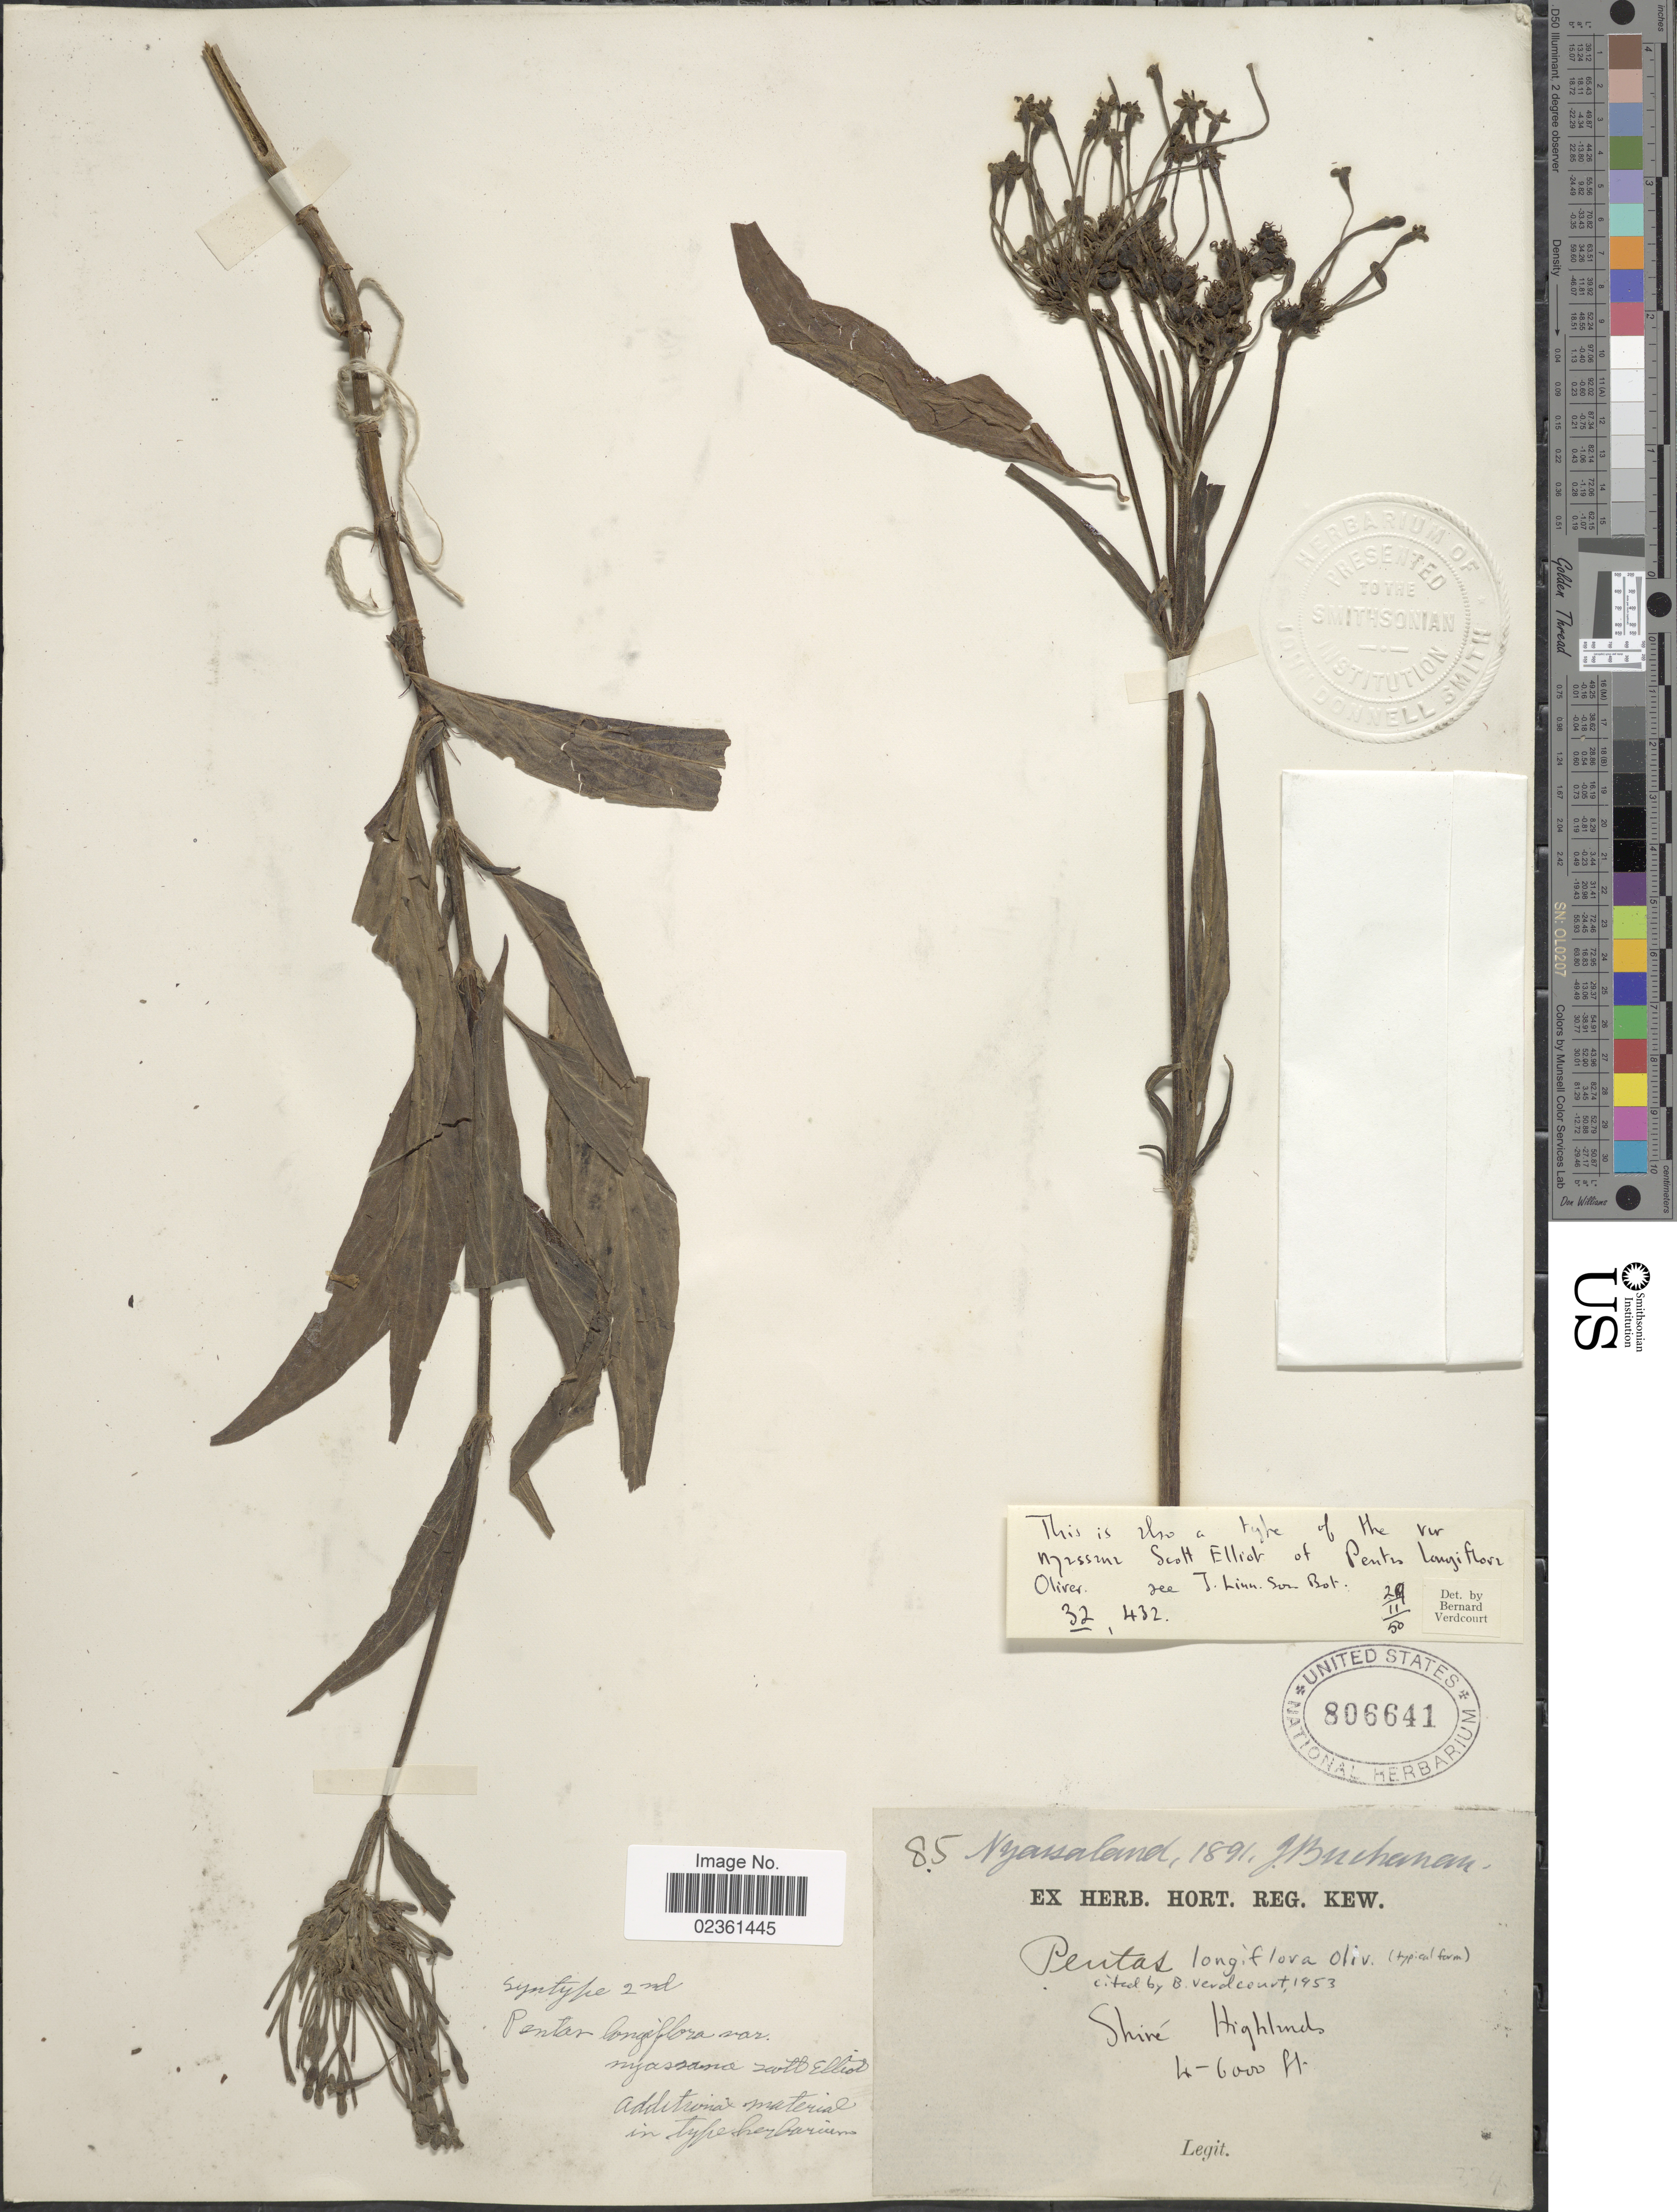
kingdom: Plantae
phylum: Tracheophyta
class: Magnoliopsida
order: Gentianales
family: Rubiaceae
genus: Pentas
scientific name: Pentas longiflora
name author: Oliv.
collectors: J. Buchanan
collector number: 85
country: Malawi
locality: Nyassaland, Shire Highlands.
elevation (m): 1219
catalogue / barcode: US 806641